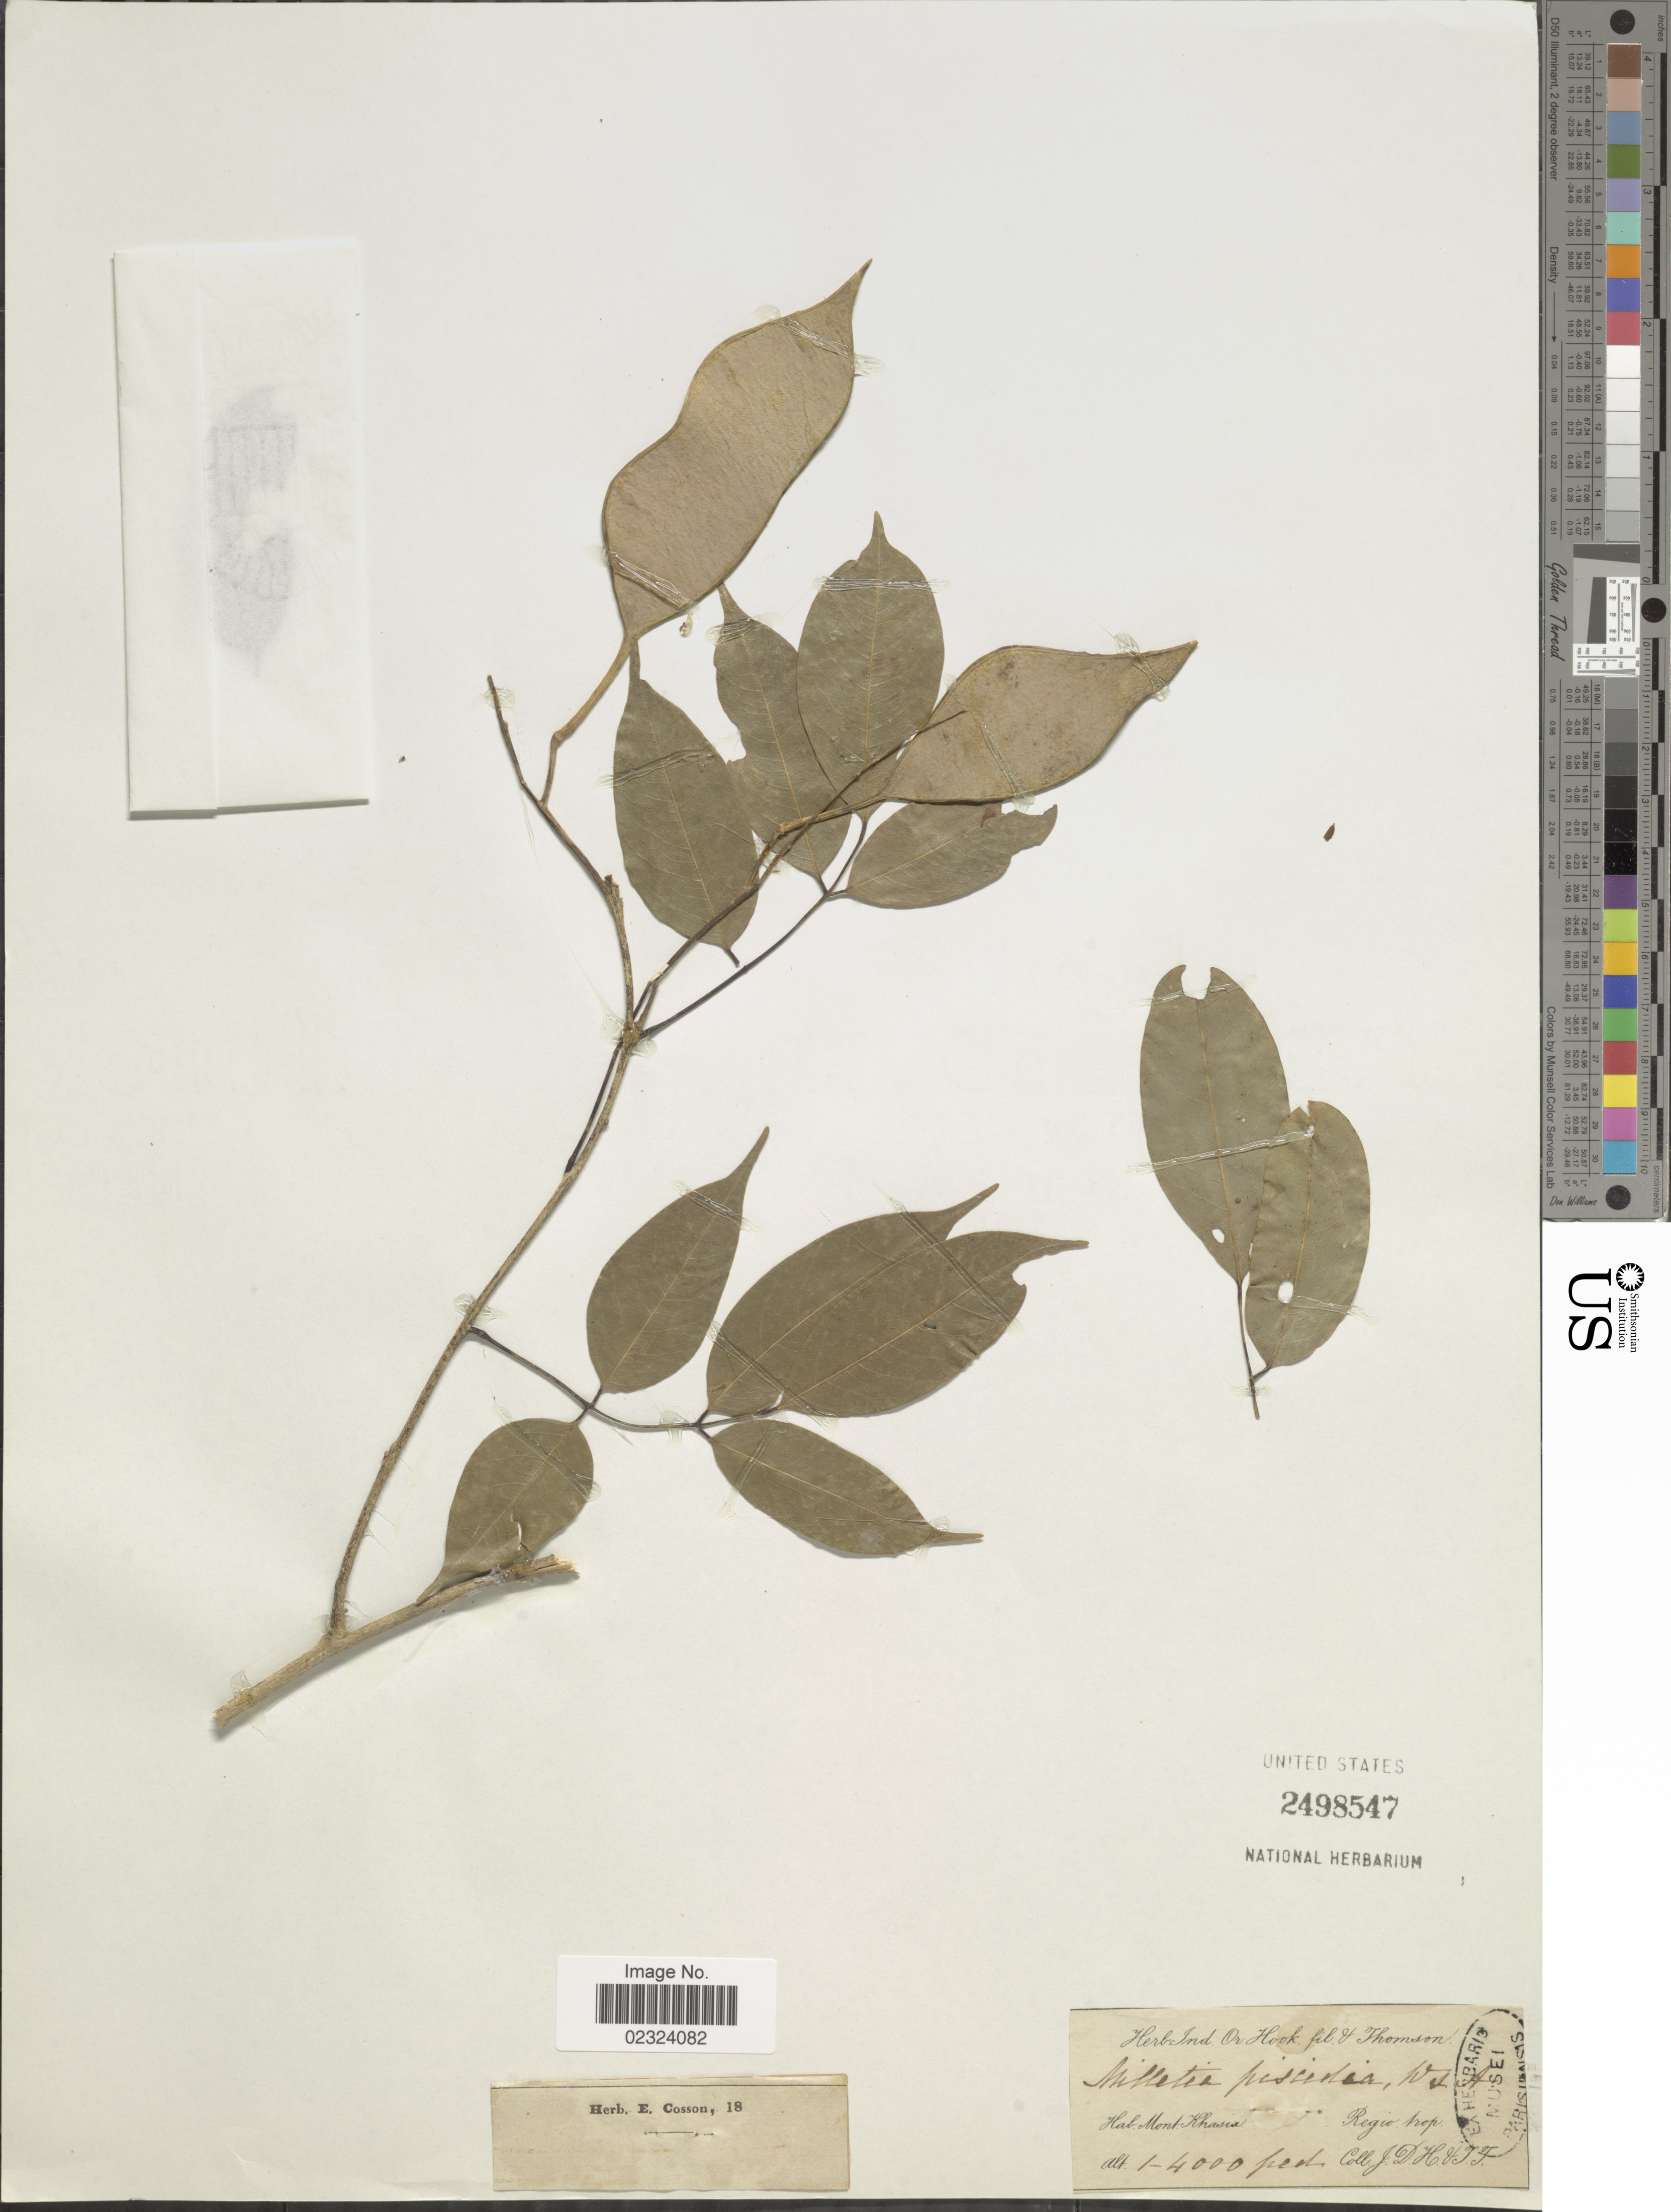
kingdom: Plantae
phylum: Tracheophyta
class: Magnoliopsida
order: Fabales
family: Fabaceae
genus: Huchimingia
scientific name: Huchimingia piscidia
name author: (Roxb.) Z.Q. Song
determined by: Strong, Mark T., (BOT), Smithsonian Institution - National Museum of Natural History (UNITED STATES)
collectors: J. Thomson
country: India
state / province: Meghalaya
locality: Mont. Khasia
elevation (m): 305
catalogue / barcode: US 2498547